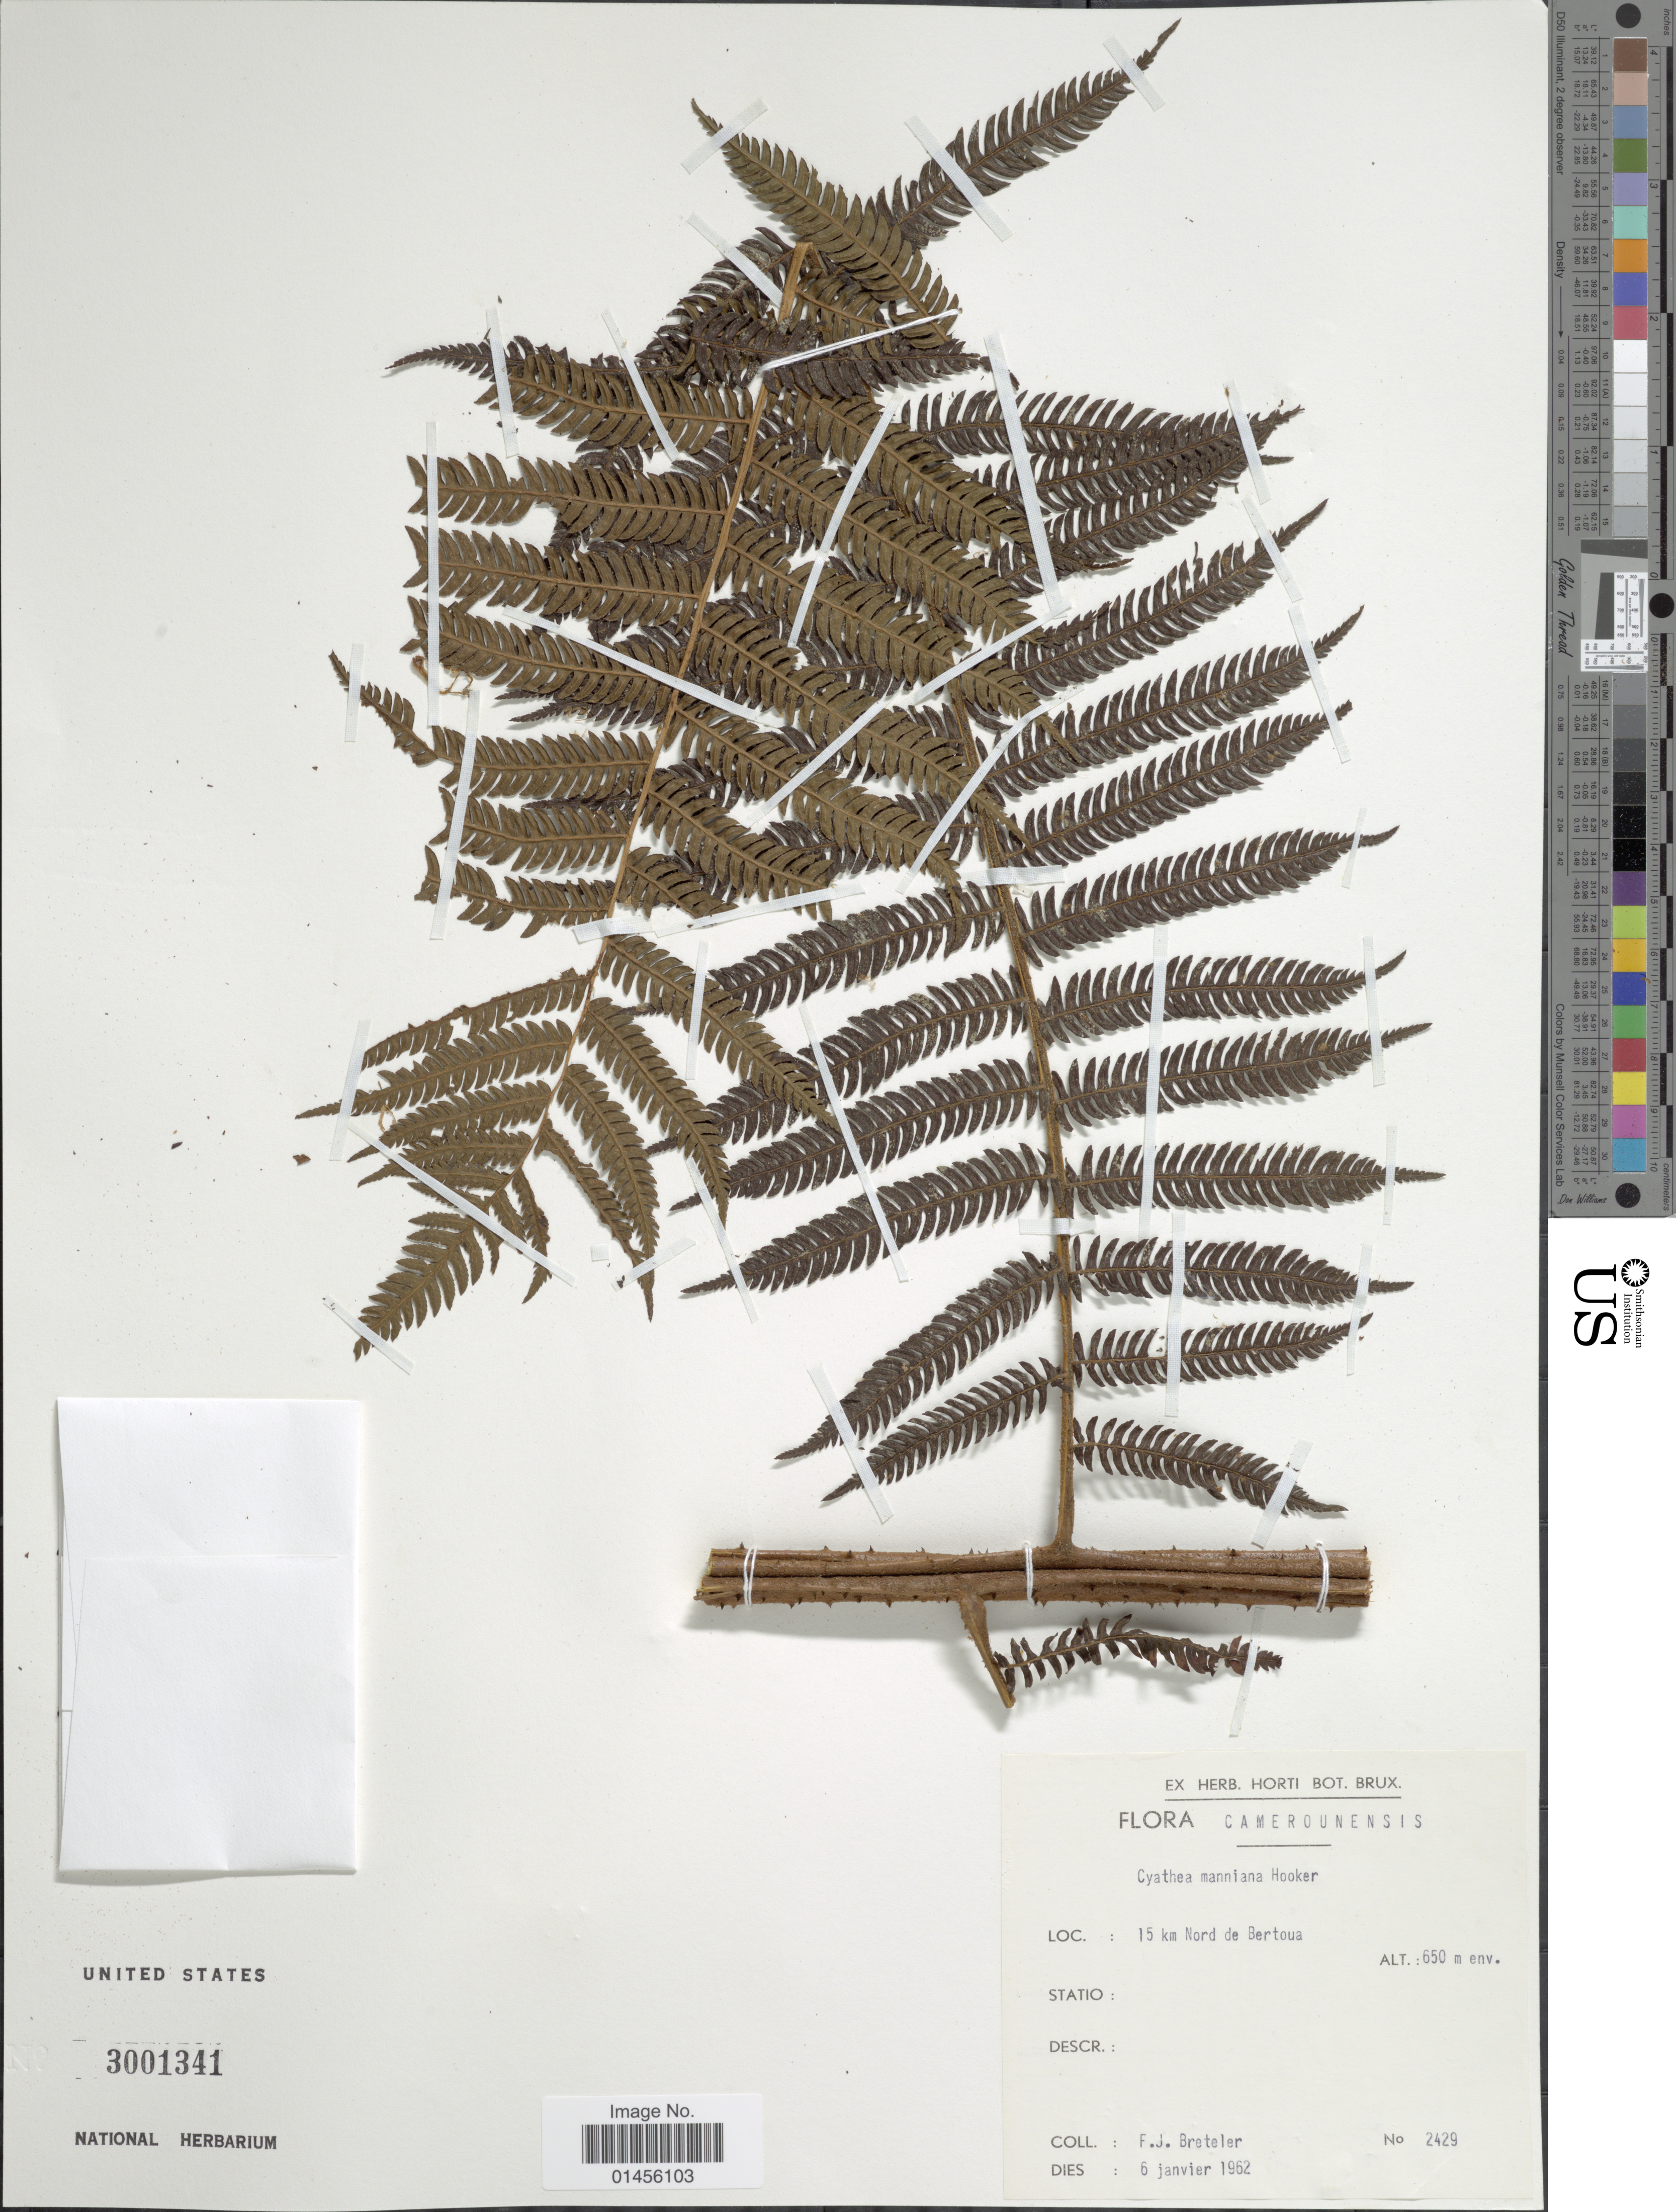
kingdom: Plantae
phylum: Tracheophyta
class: Polypodiopsida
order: Cyatheales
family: Cyatheaceae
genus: Alsophila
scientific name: Alsophila manniana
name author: (Hook.) R.M. Tryon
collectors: F. J. Breteler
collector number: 2429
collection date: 1962-01-06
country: Cameroon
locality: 15 km Nord de Bertoua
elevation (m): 650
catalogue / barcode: US 3001341